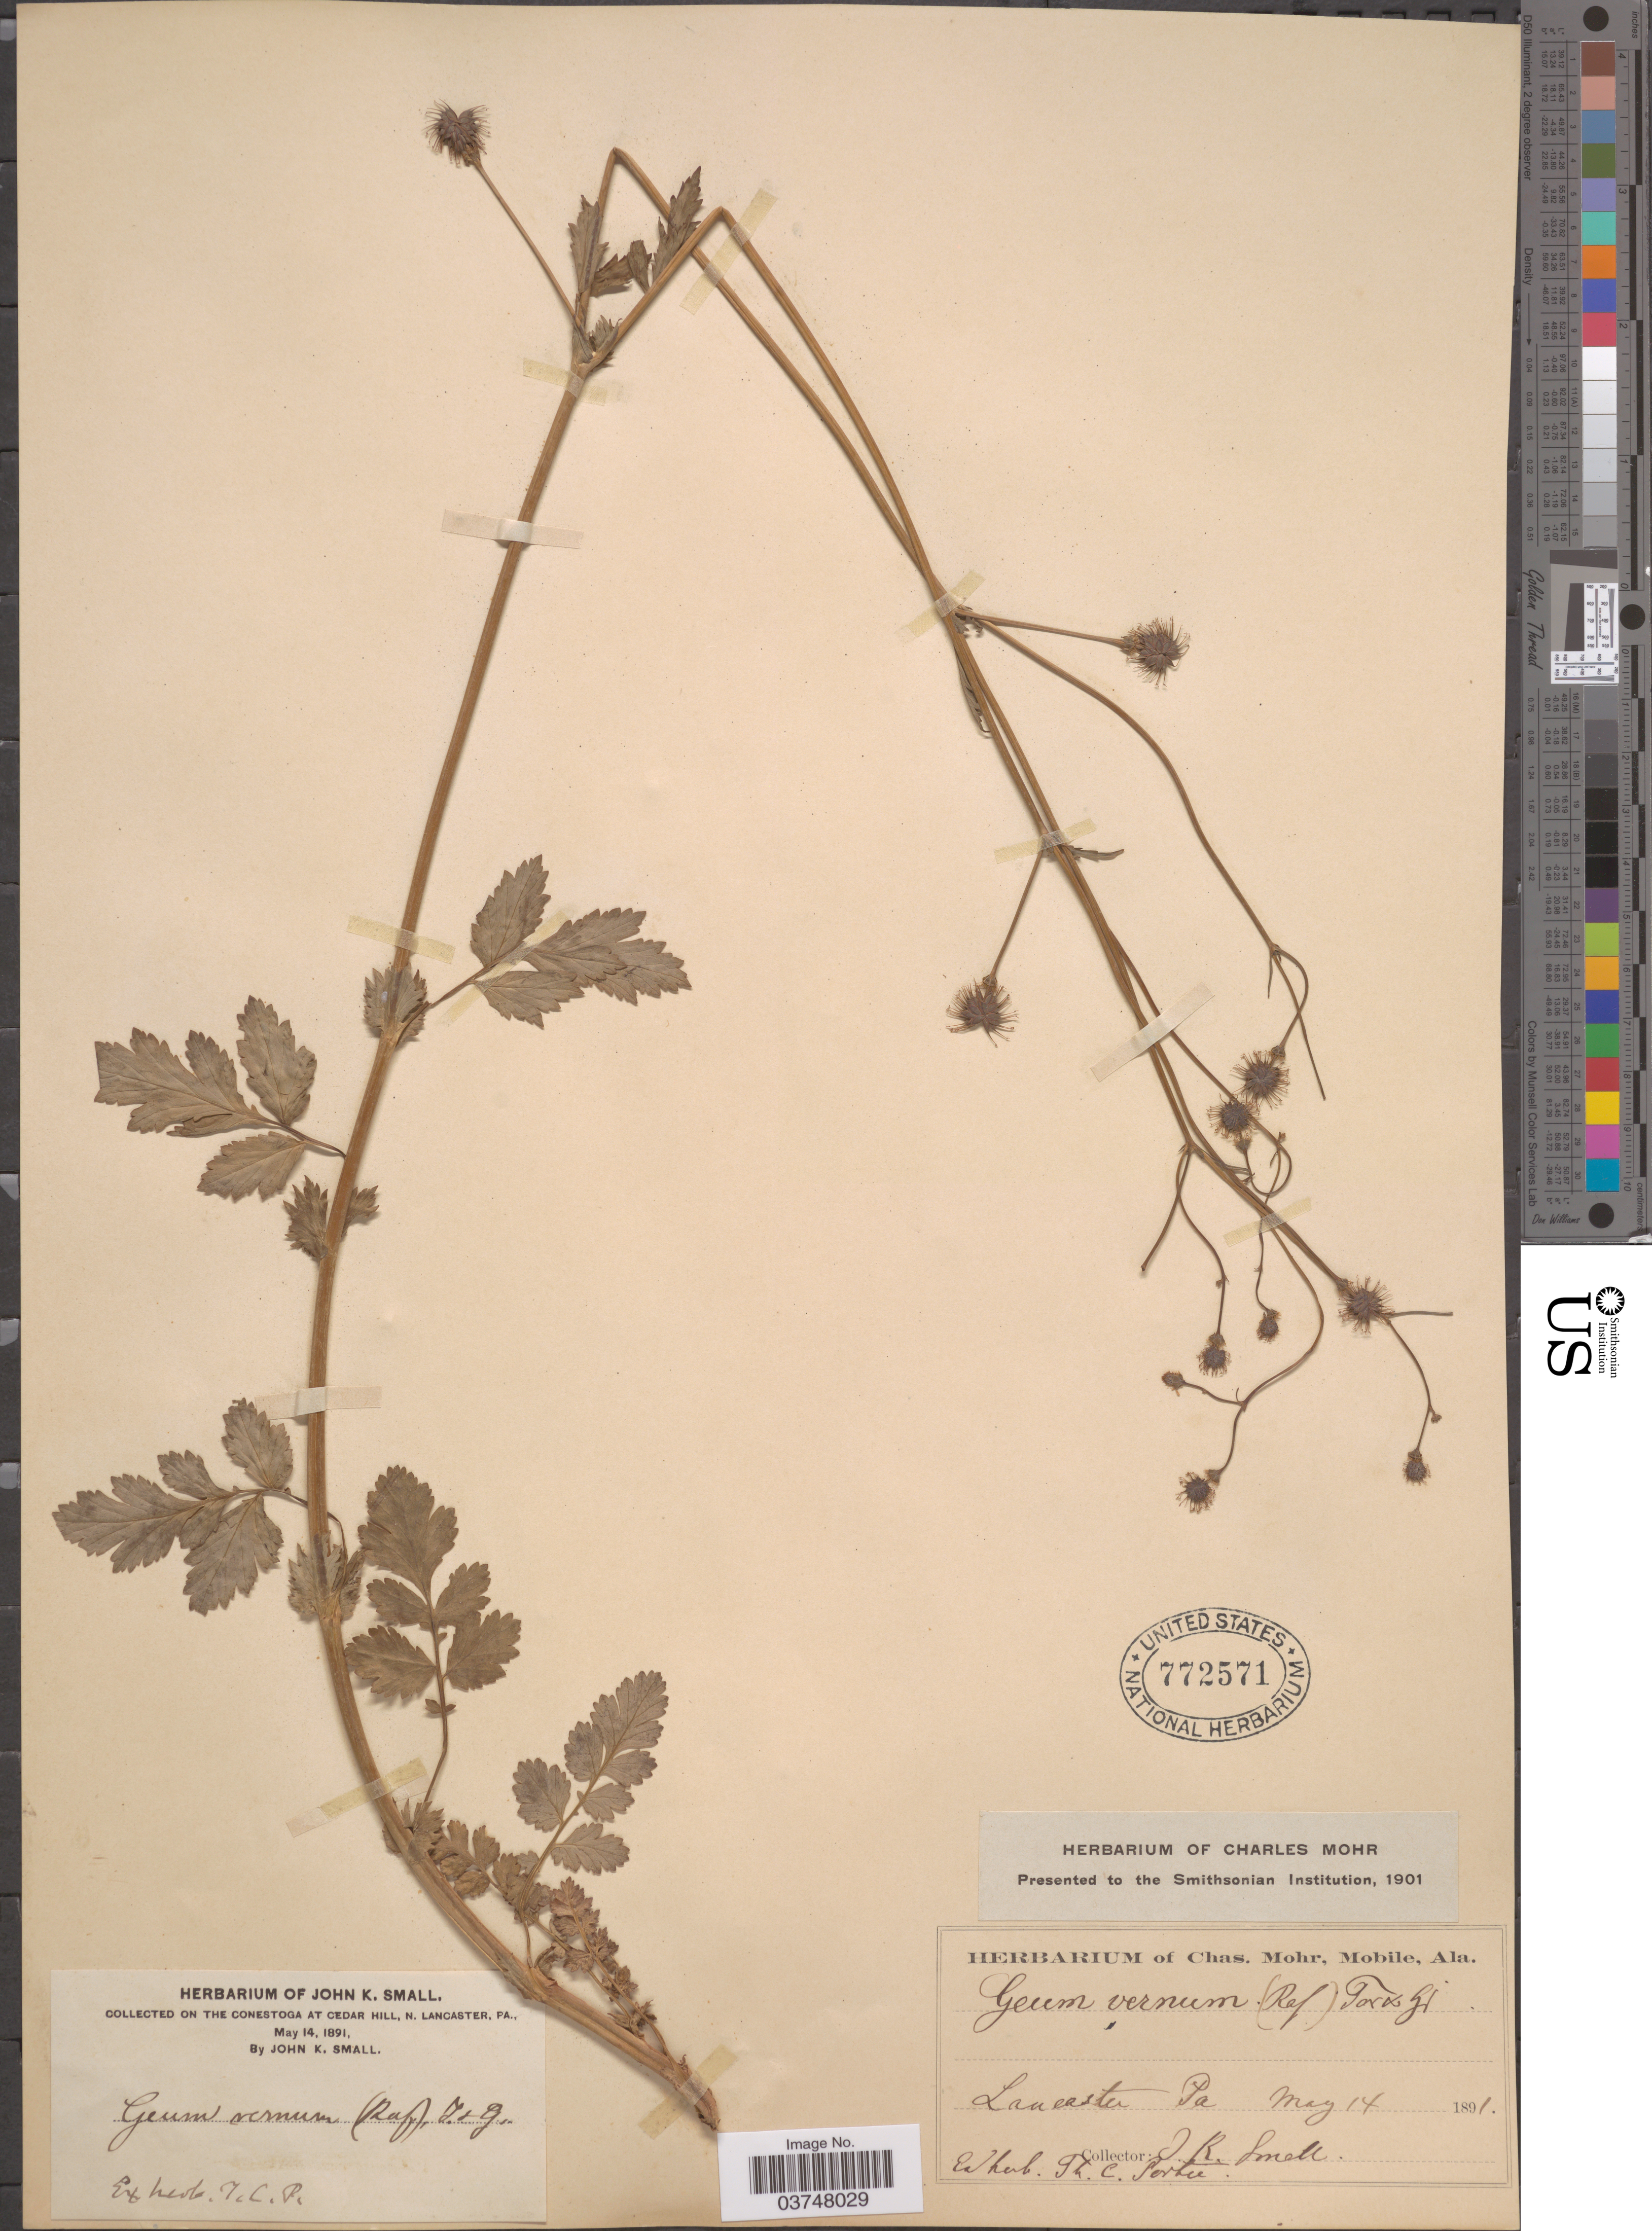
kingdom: Plantae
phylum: Tracheophyta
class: Magnoliopsida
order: Rosales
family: Rosaceae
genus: Geum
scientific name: Geum vernum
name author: (Raf.) Torr. & A. Gray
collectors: J. K. Small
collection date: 1891-05-14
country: United States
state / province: Pennsylvania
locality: On the Conestoga at Cedar Hill, N. Lancaster.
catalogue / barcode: US 772571